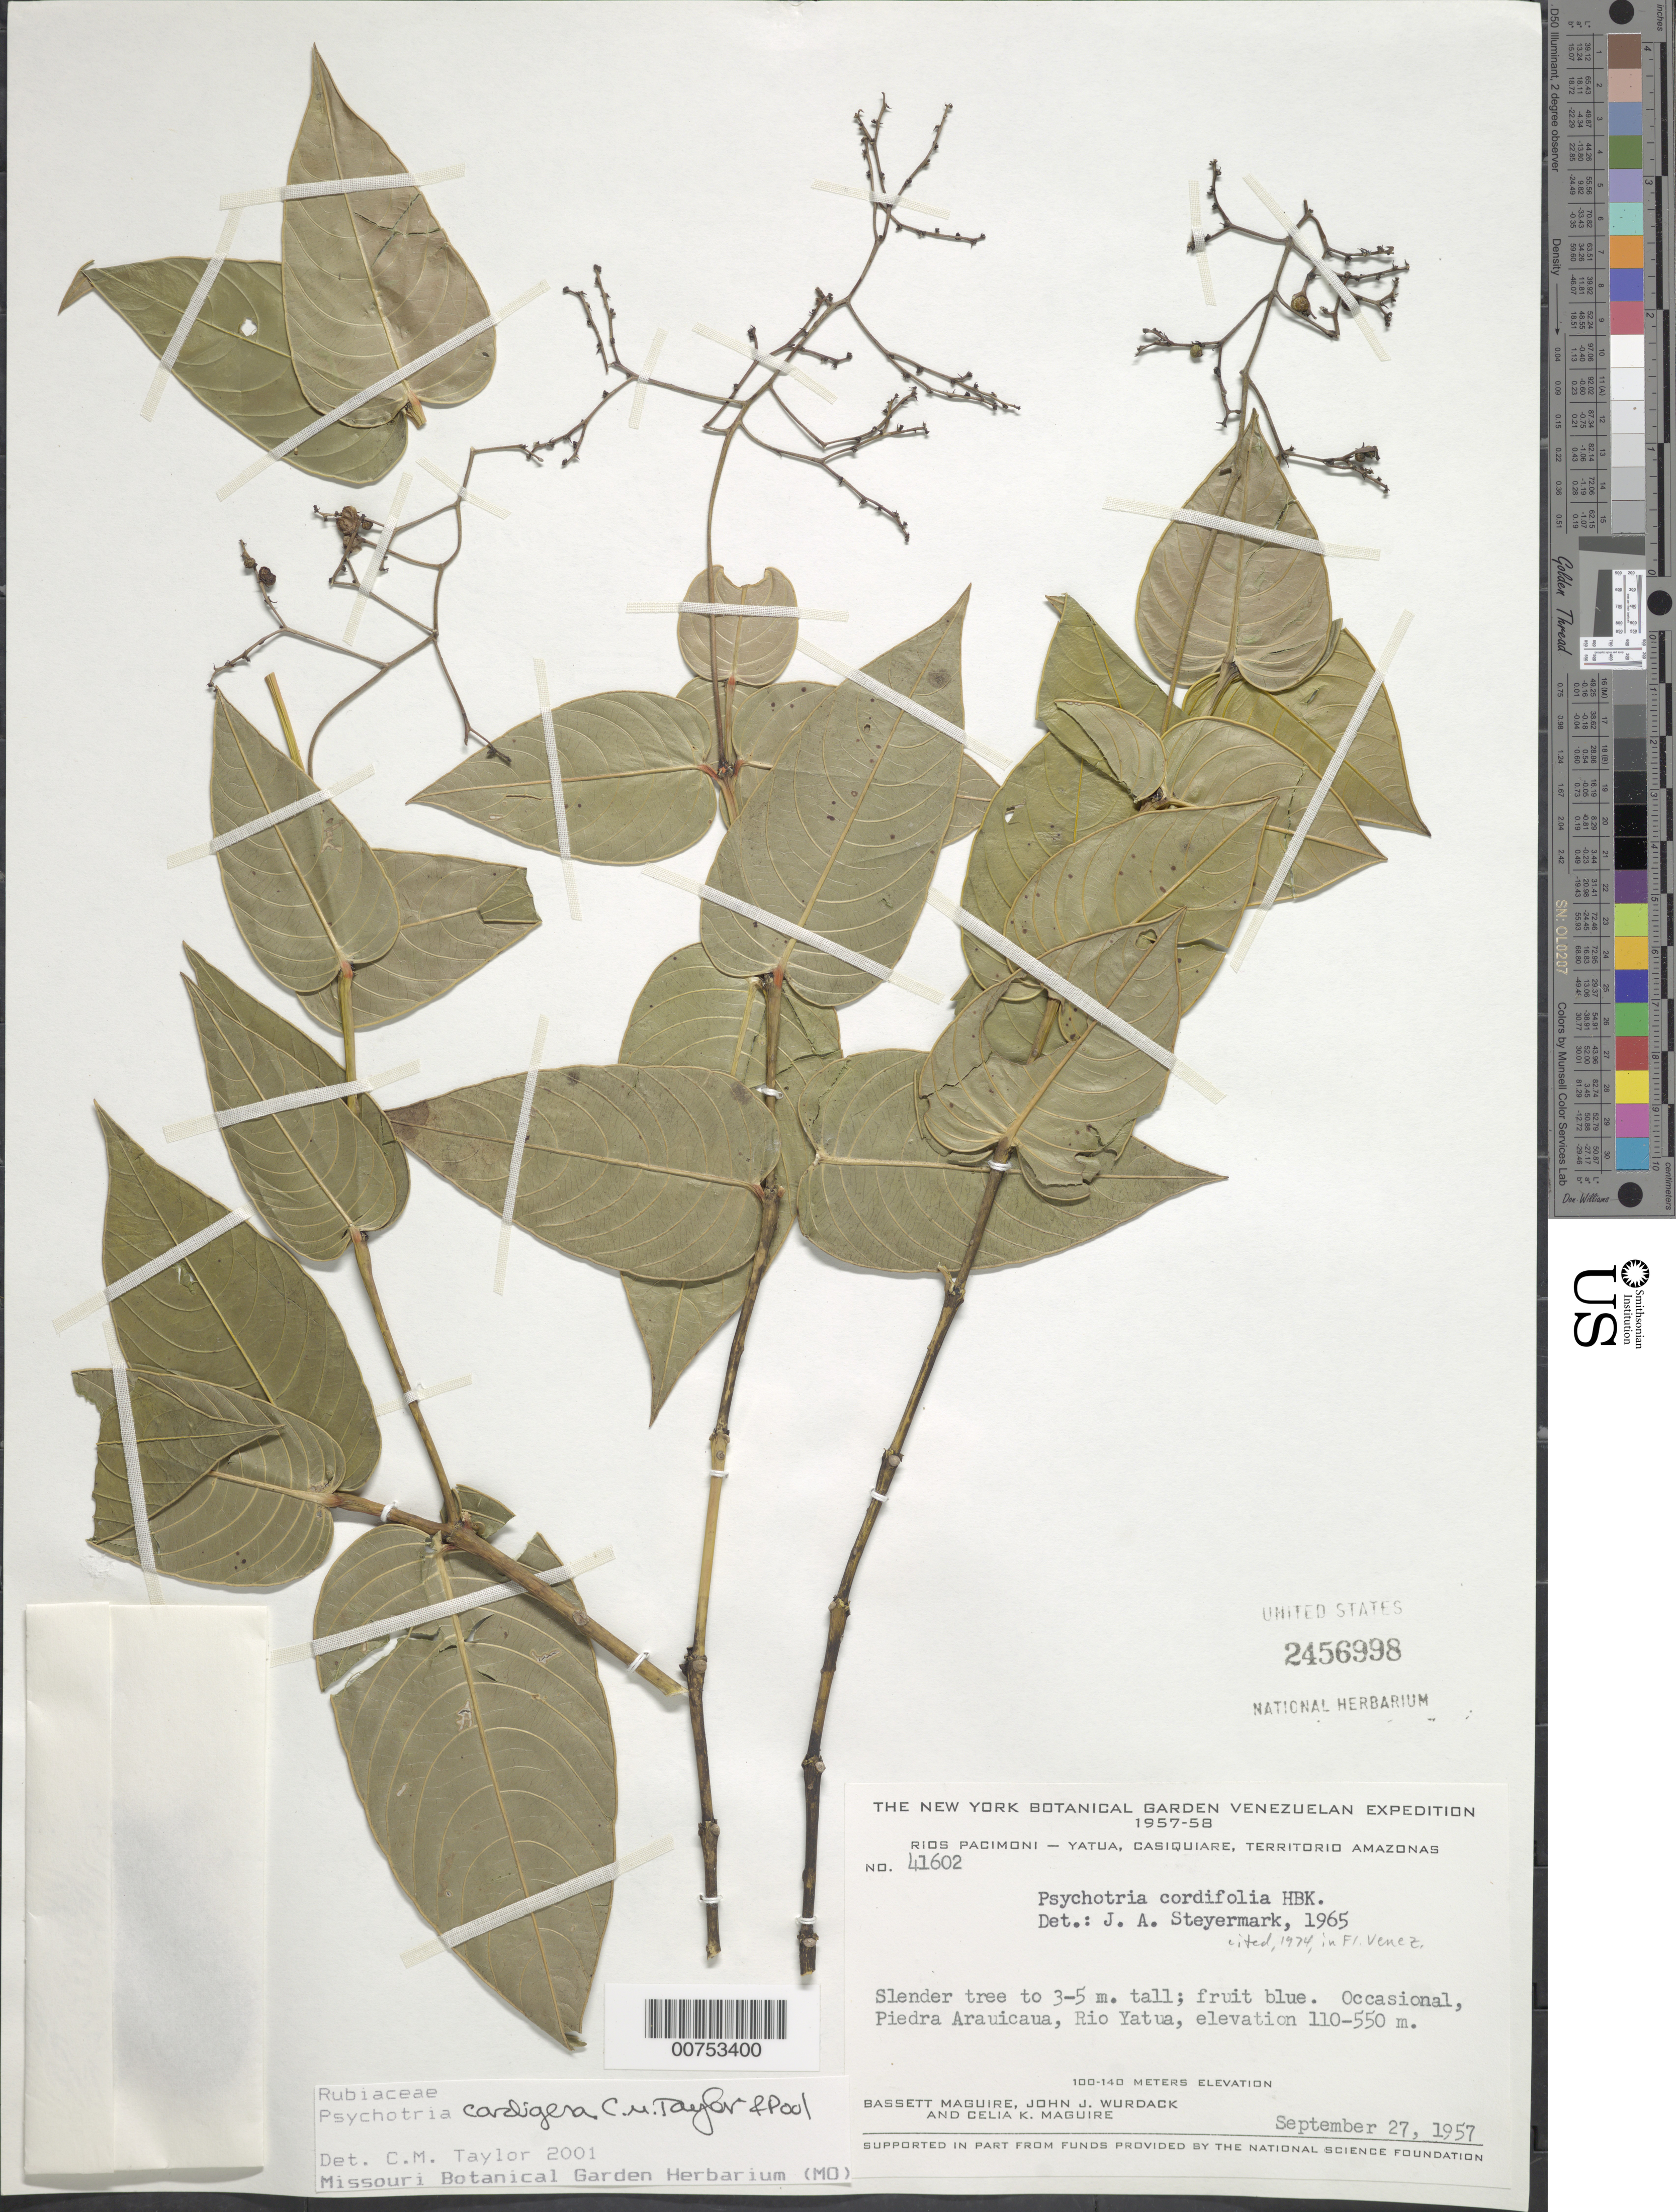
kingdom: Plantae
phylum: Tracheophyta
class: Magnoliopsida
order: Gentianales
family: Rubiaceae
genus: Psychotria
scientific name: Psychotria cornigera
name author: Benth.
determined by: Taylor, Charlotte M.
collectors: B. Maguire, J. J. Wurdack & C. K. Maguire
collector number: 41602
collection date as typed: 27-Sep-57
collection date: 1957-09-27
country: Venezuela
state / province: Amazonas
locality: Piedra Arauicaua, Río Yatua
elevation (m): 110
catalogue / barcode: US 2456998